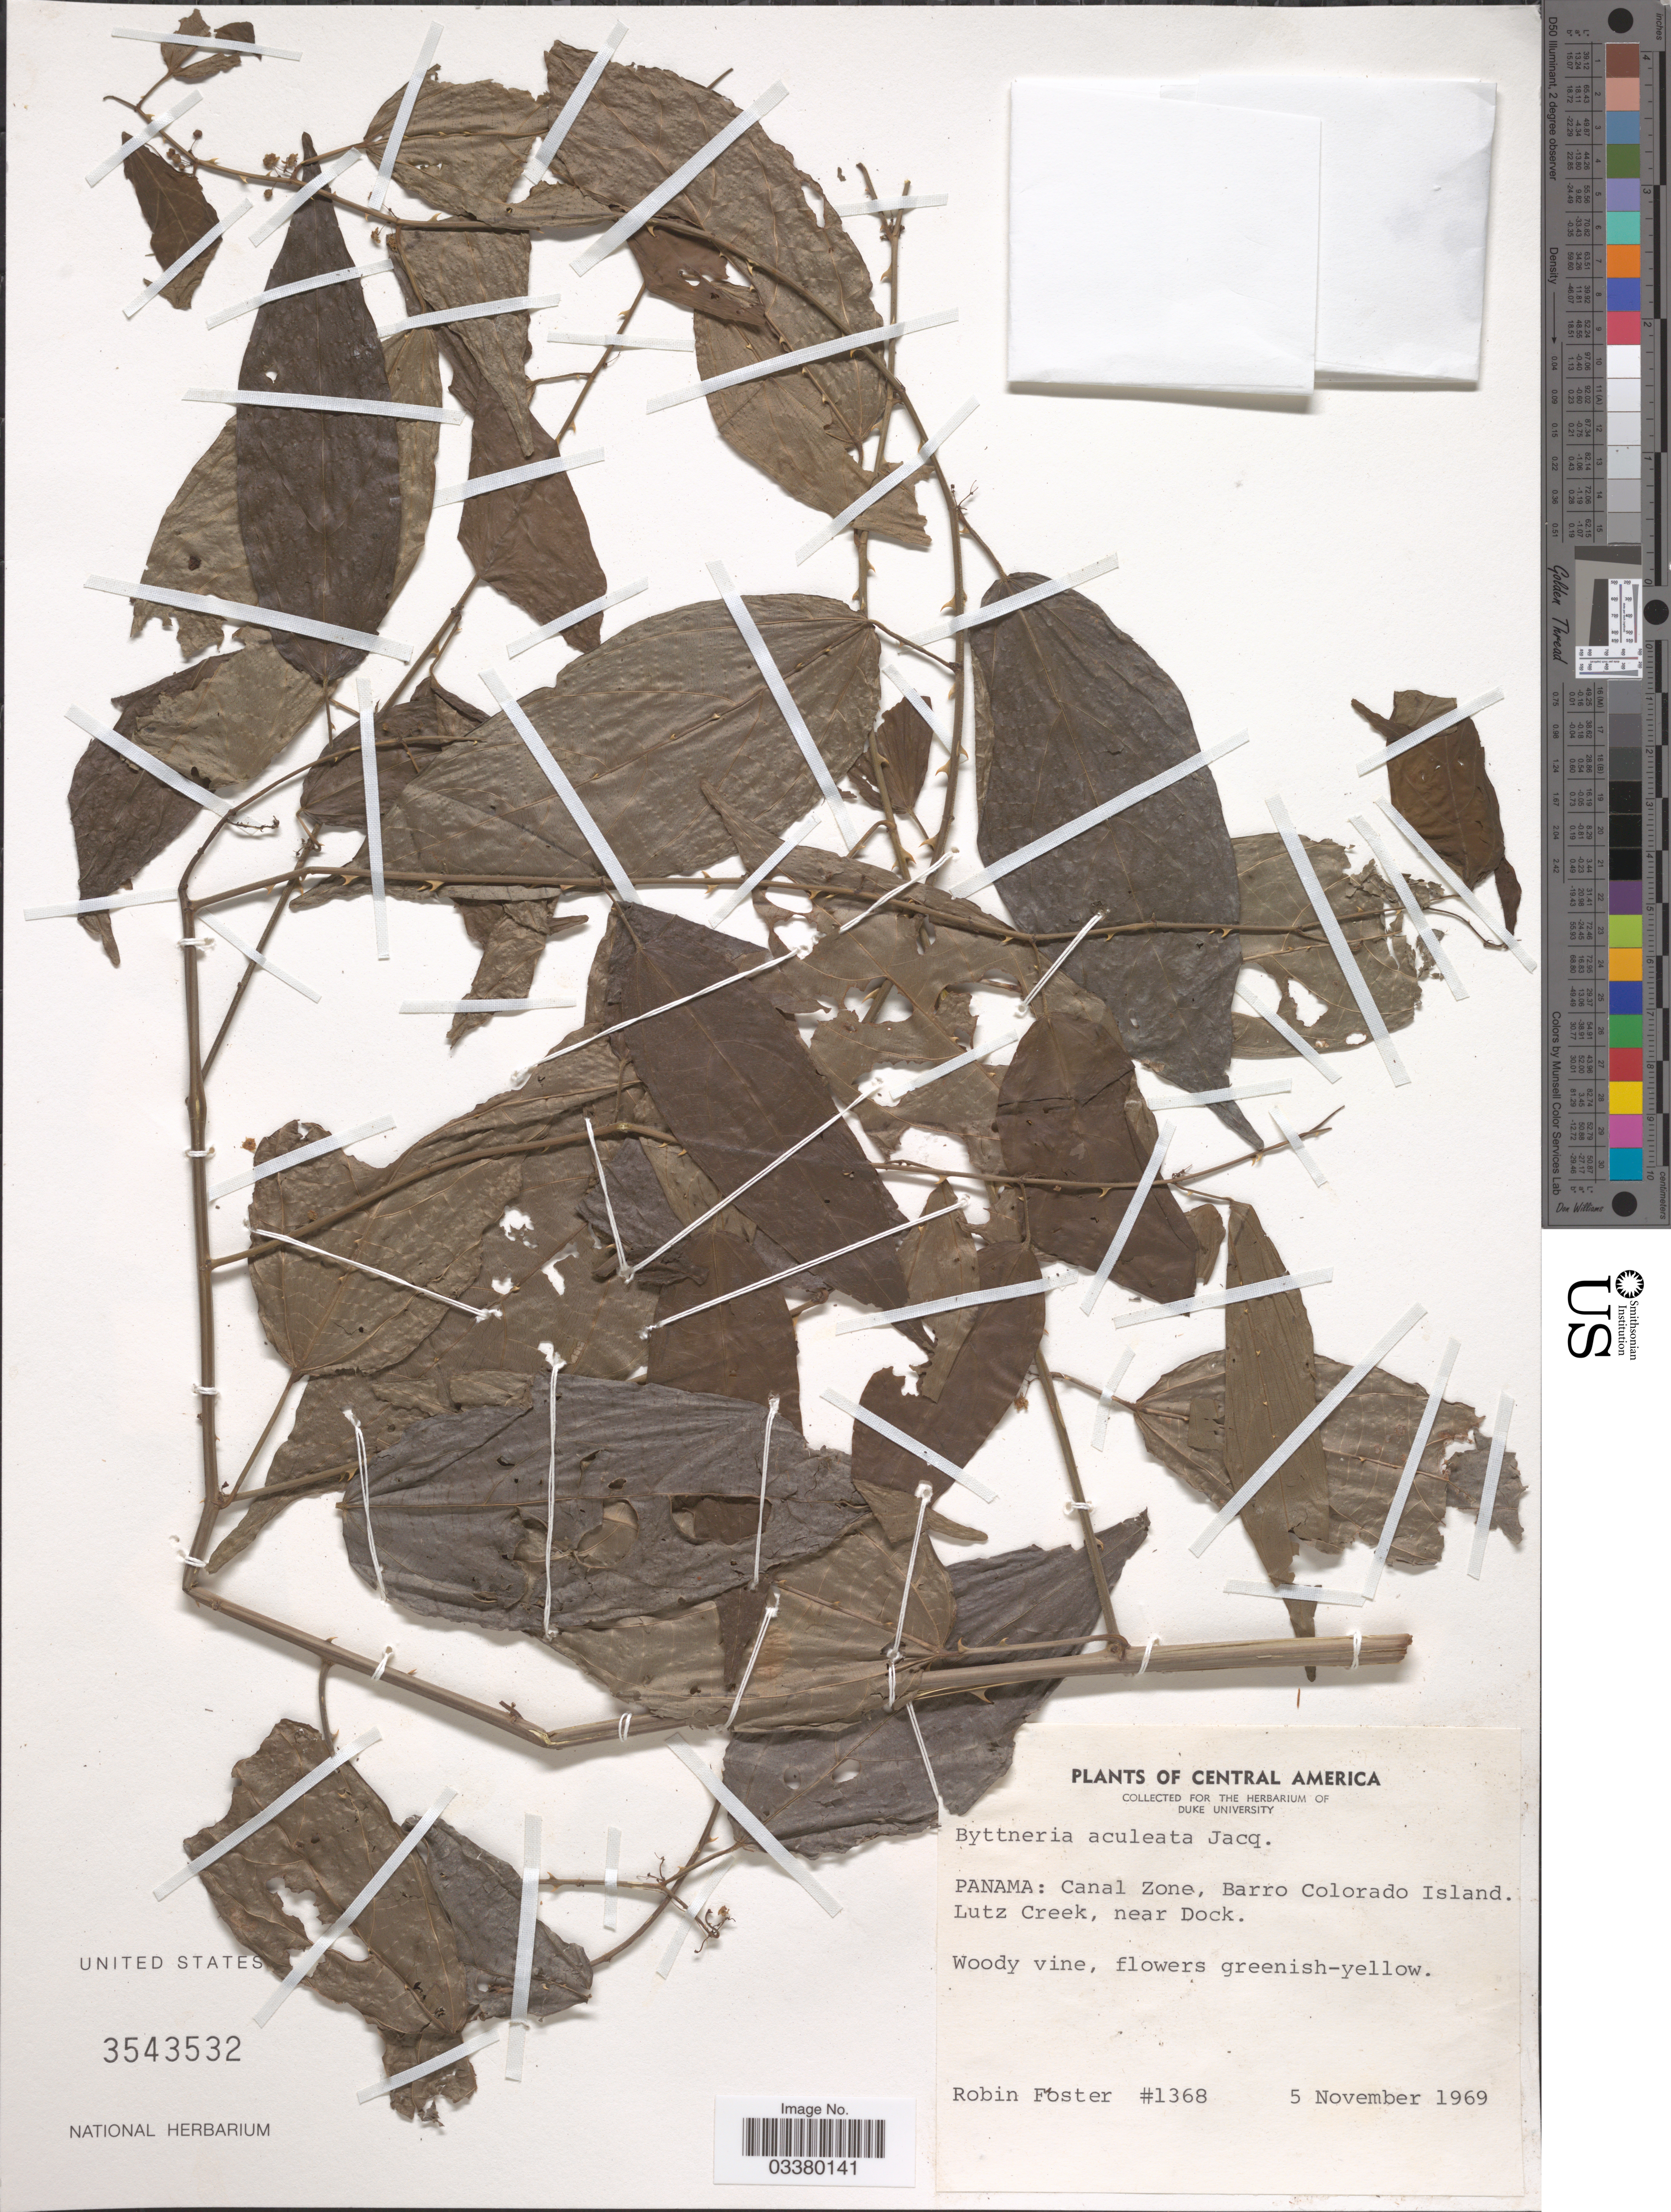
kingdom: Plantae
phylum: Tracheophyta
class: Magnoliopsida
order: Malvales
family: Malvaceae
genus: Byttneria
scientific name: Byttneria aculeata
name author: (Jacq.) Jacq.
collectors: R. B. Foster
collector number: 1368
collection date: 1969-11-05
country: Panama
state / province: Panamá Oeste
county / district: Canal Zone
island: Barro Colorado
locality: Canal Zone, Barro Colorado Island. Lutz Creek, near Dock.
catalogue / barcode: US 3543532